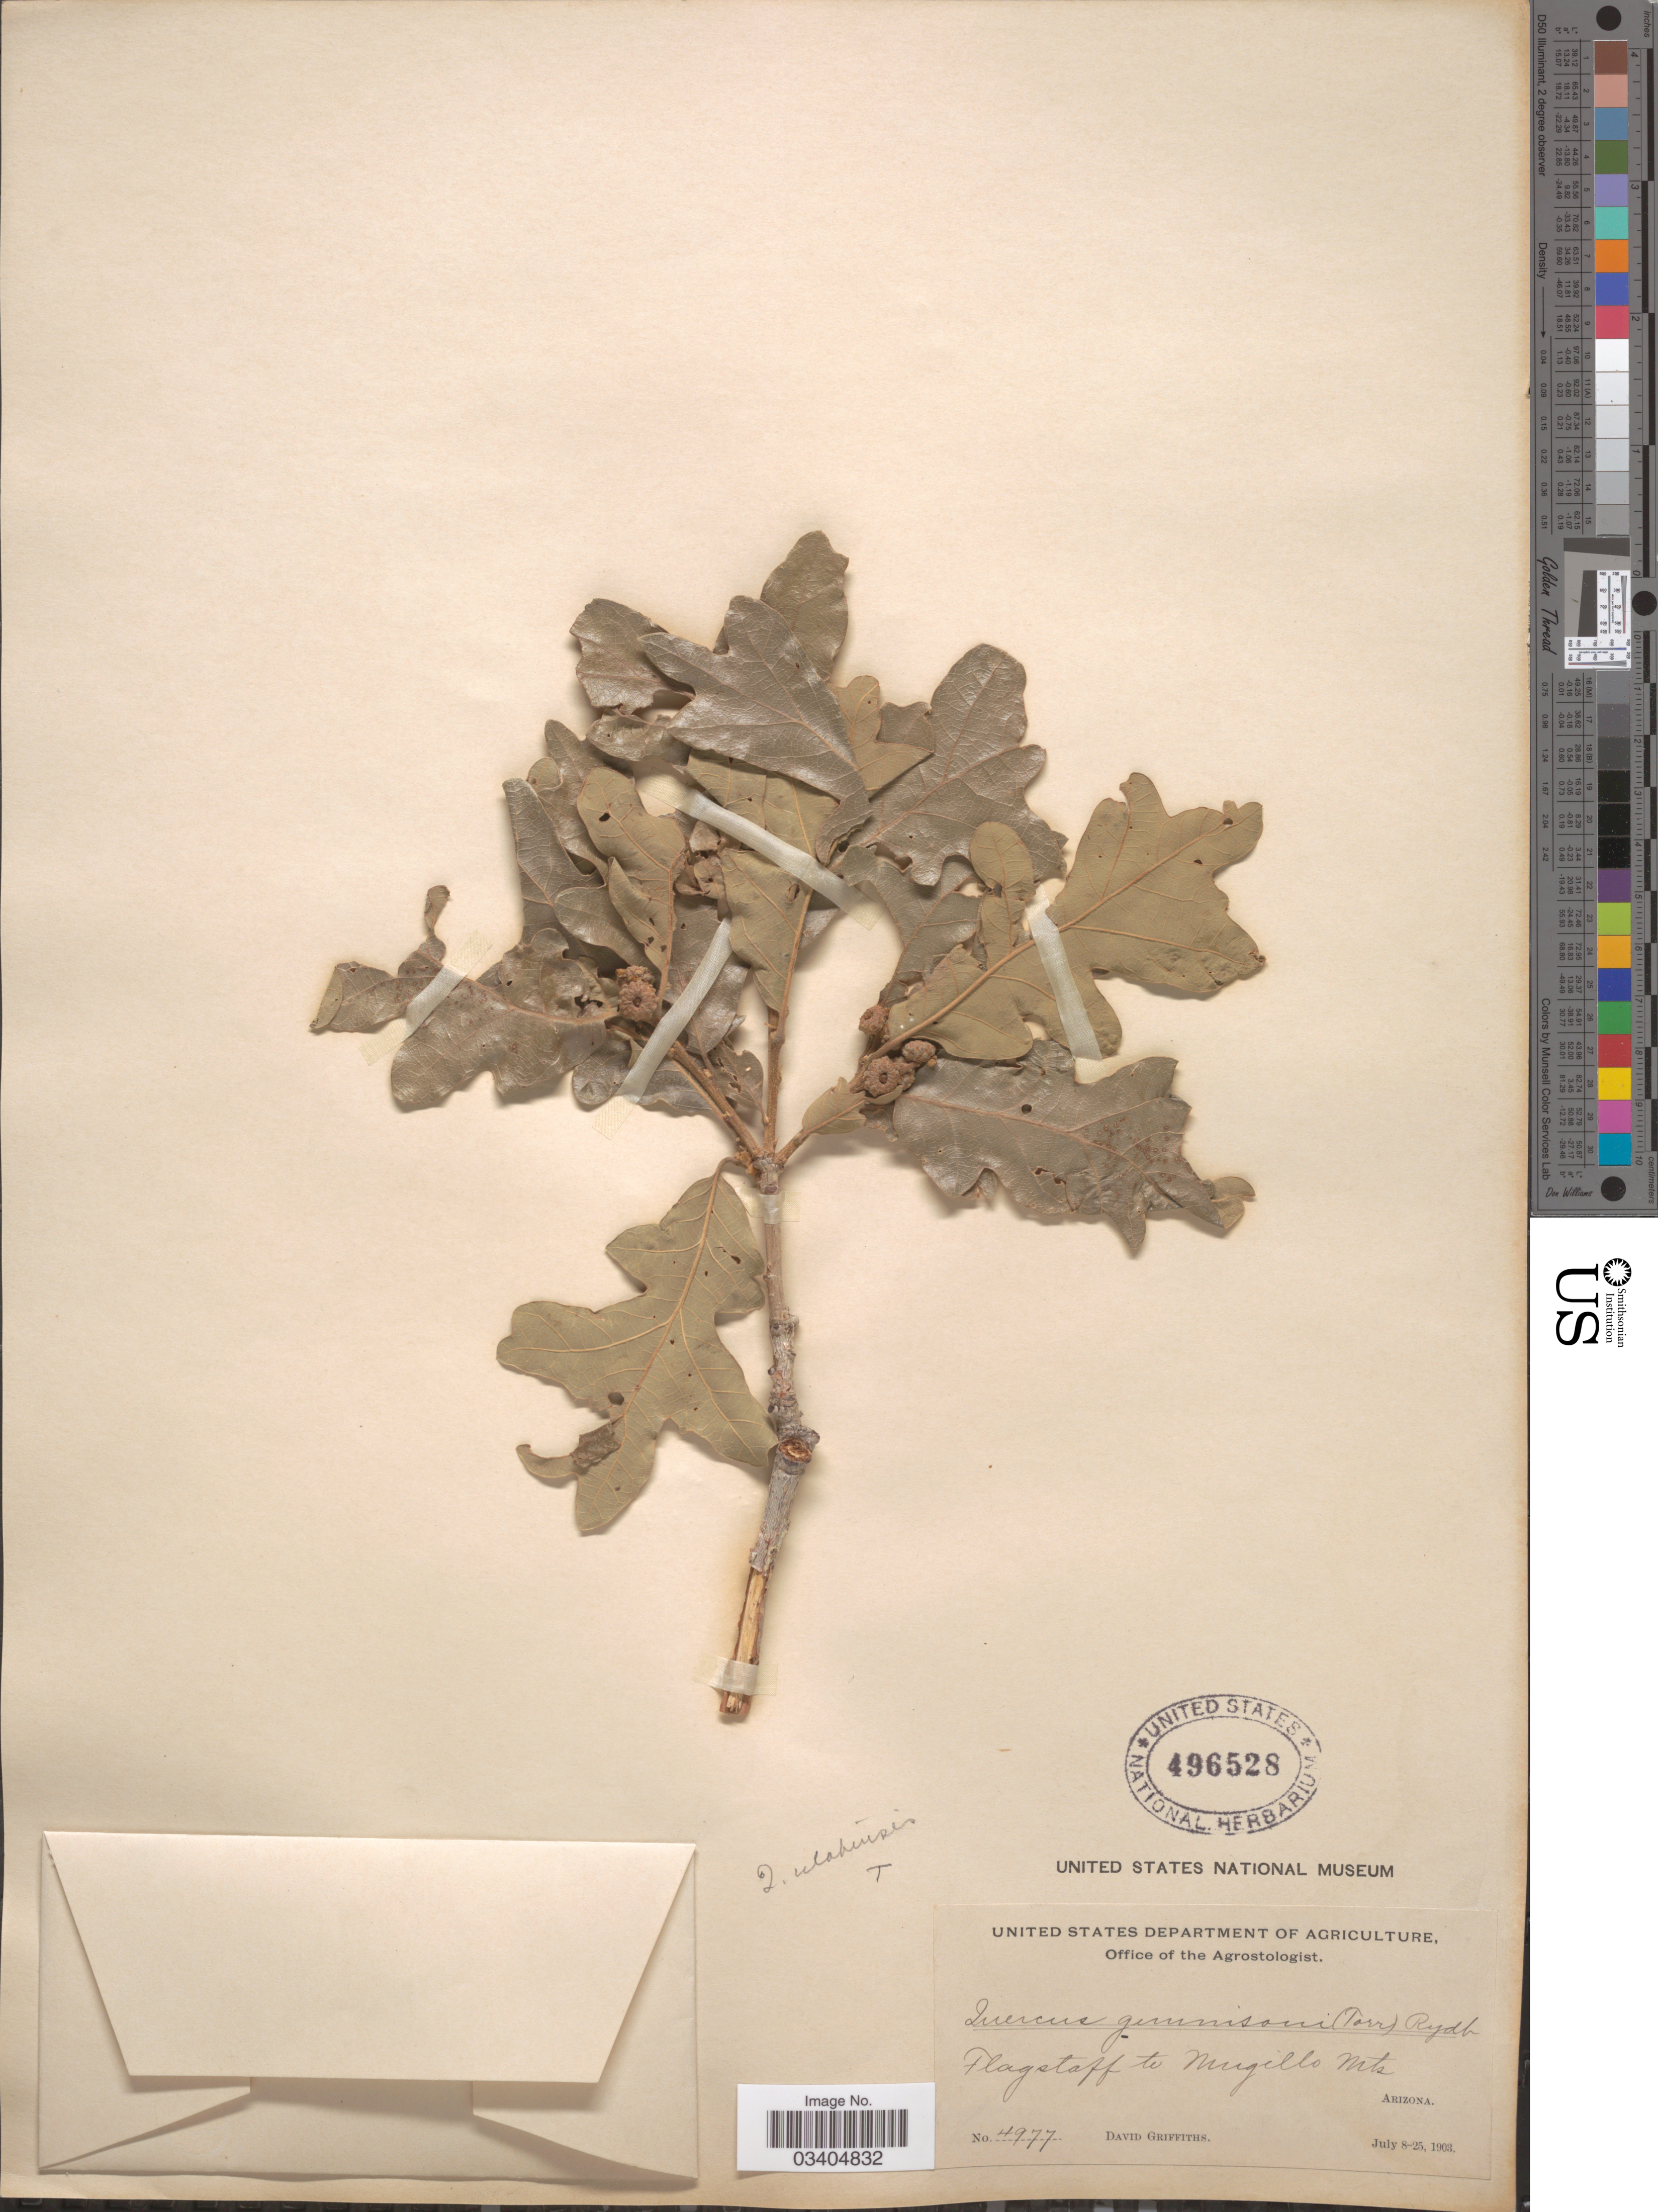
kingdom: Plantae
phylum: Tracheophyta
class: Magnoliopsida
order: Fagales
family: Fagaceae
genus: Quercus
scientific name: Quercus gambelii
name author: Nutt.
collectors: D. Griffiths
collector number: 4977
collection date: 1903-07-08/1903-07-25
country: United States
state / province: Arizona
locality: Flagstaff to Mugillo Mts.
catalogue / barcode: US 496528